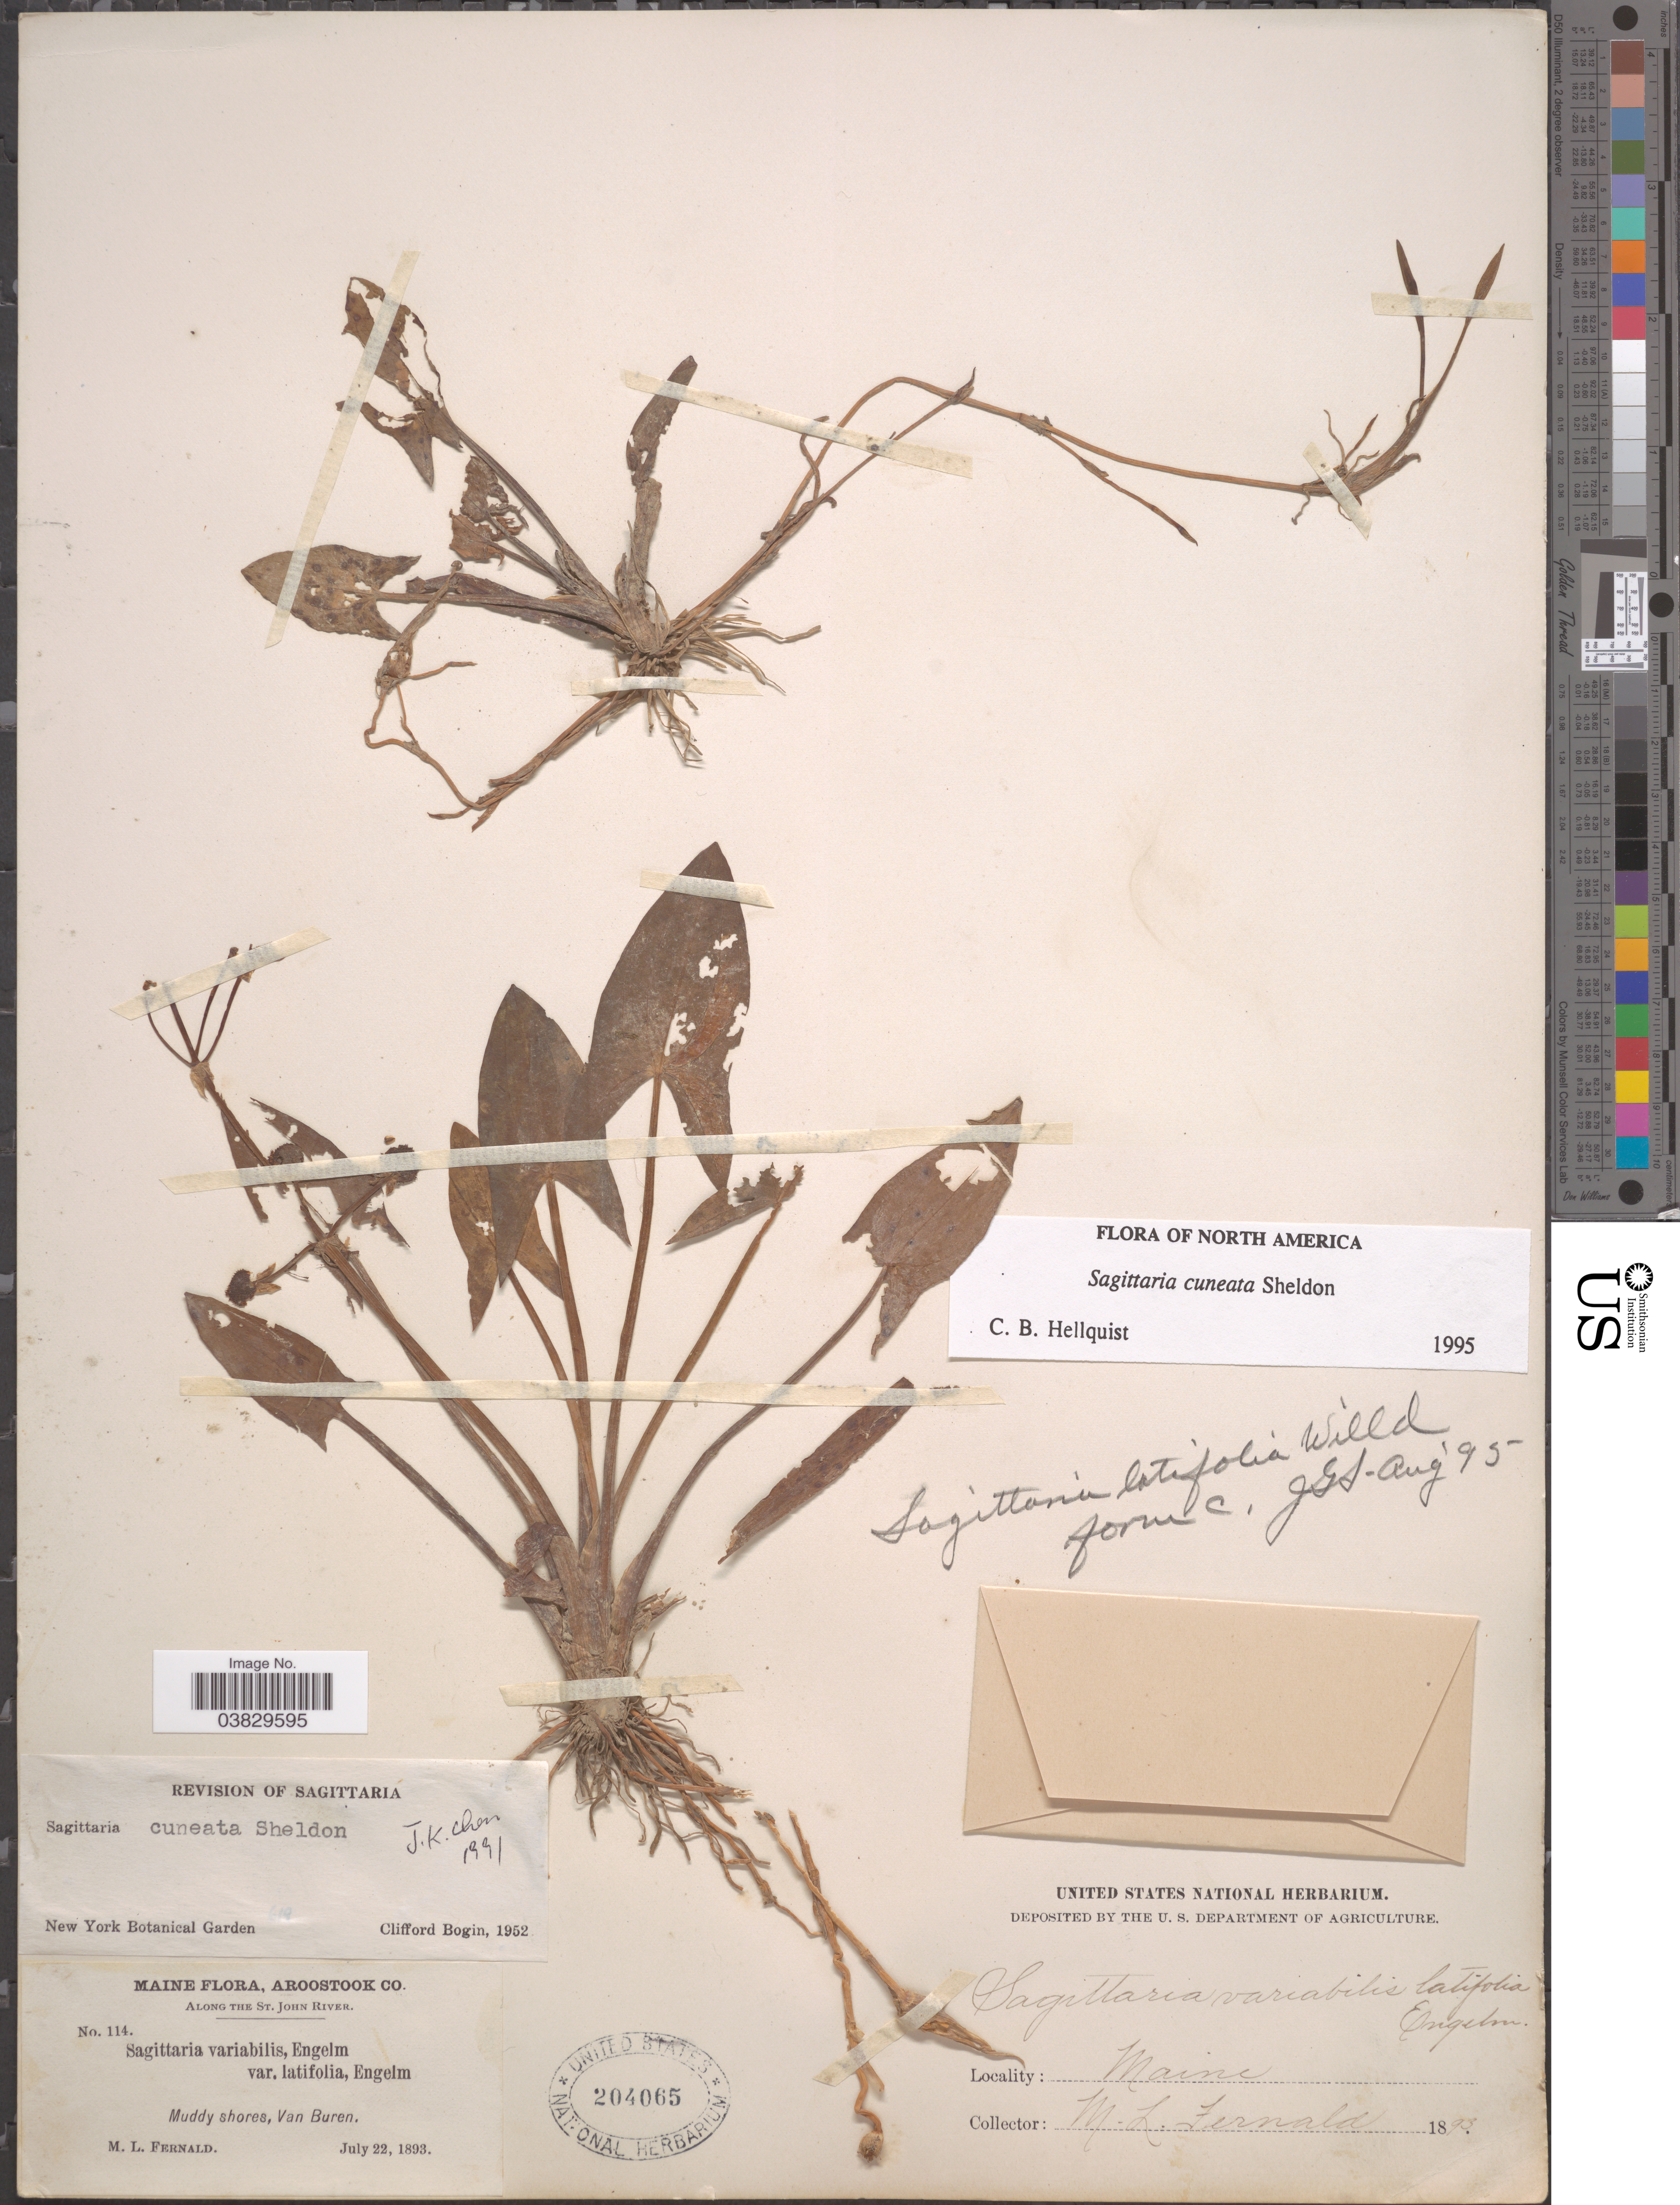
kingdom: Plantae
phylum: Tracheophyta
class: Liliopsida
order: Alismatales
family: Alismataceae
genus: Sagittaria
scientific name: Sagittaria cuneata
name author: E. Sheld.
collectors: M. L. Fernald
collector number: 114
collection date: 1893-07-22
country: United States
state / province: Maine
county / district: Aroostook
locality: Along The St. John River. Muddy shores, Van Buren.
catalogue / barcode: US 204065